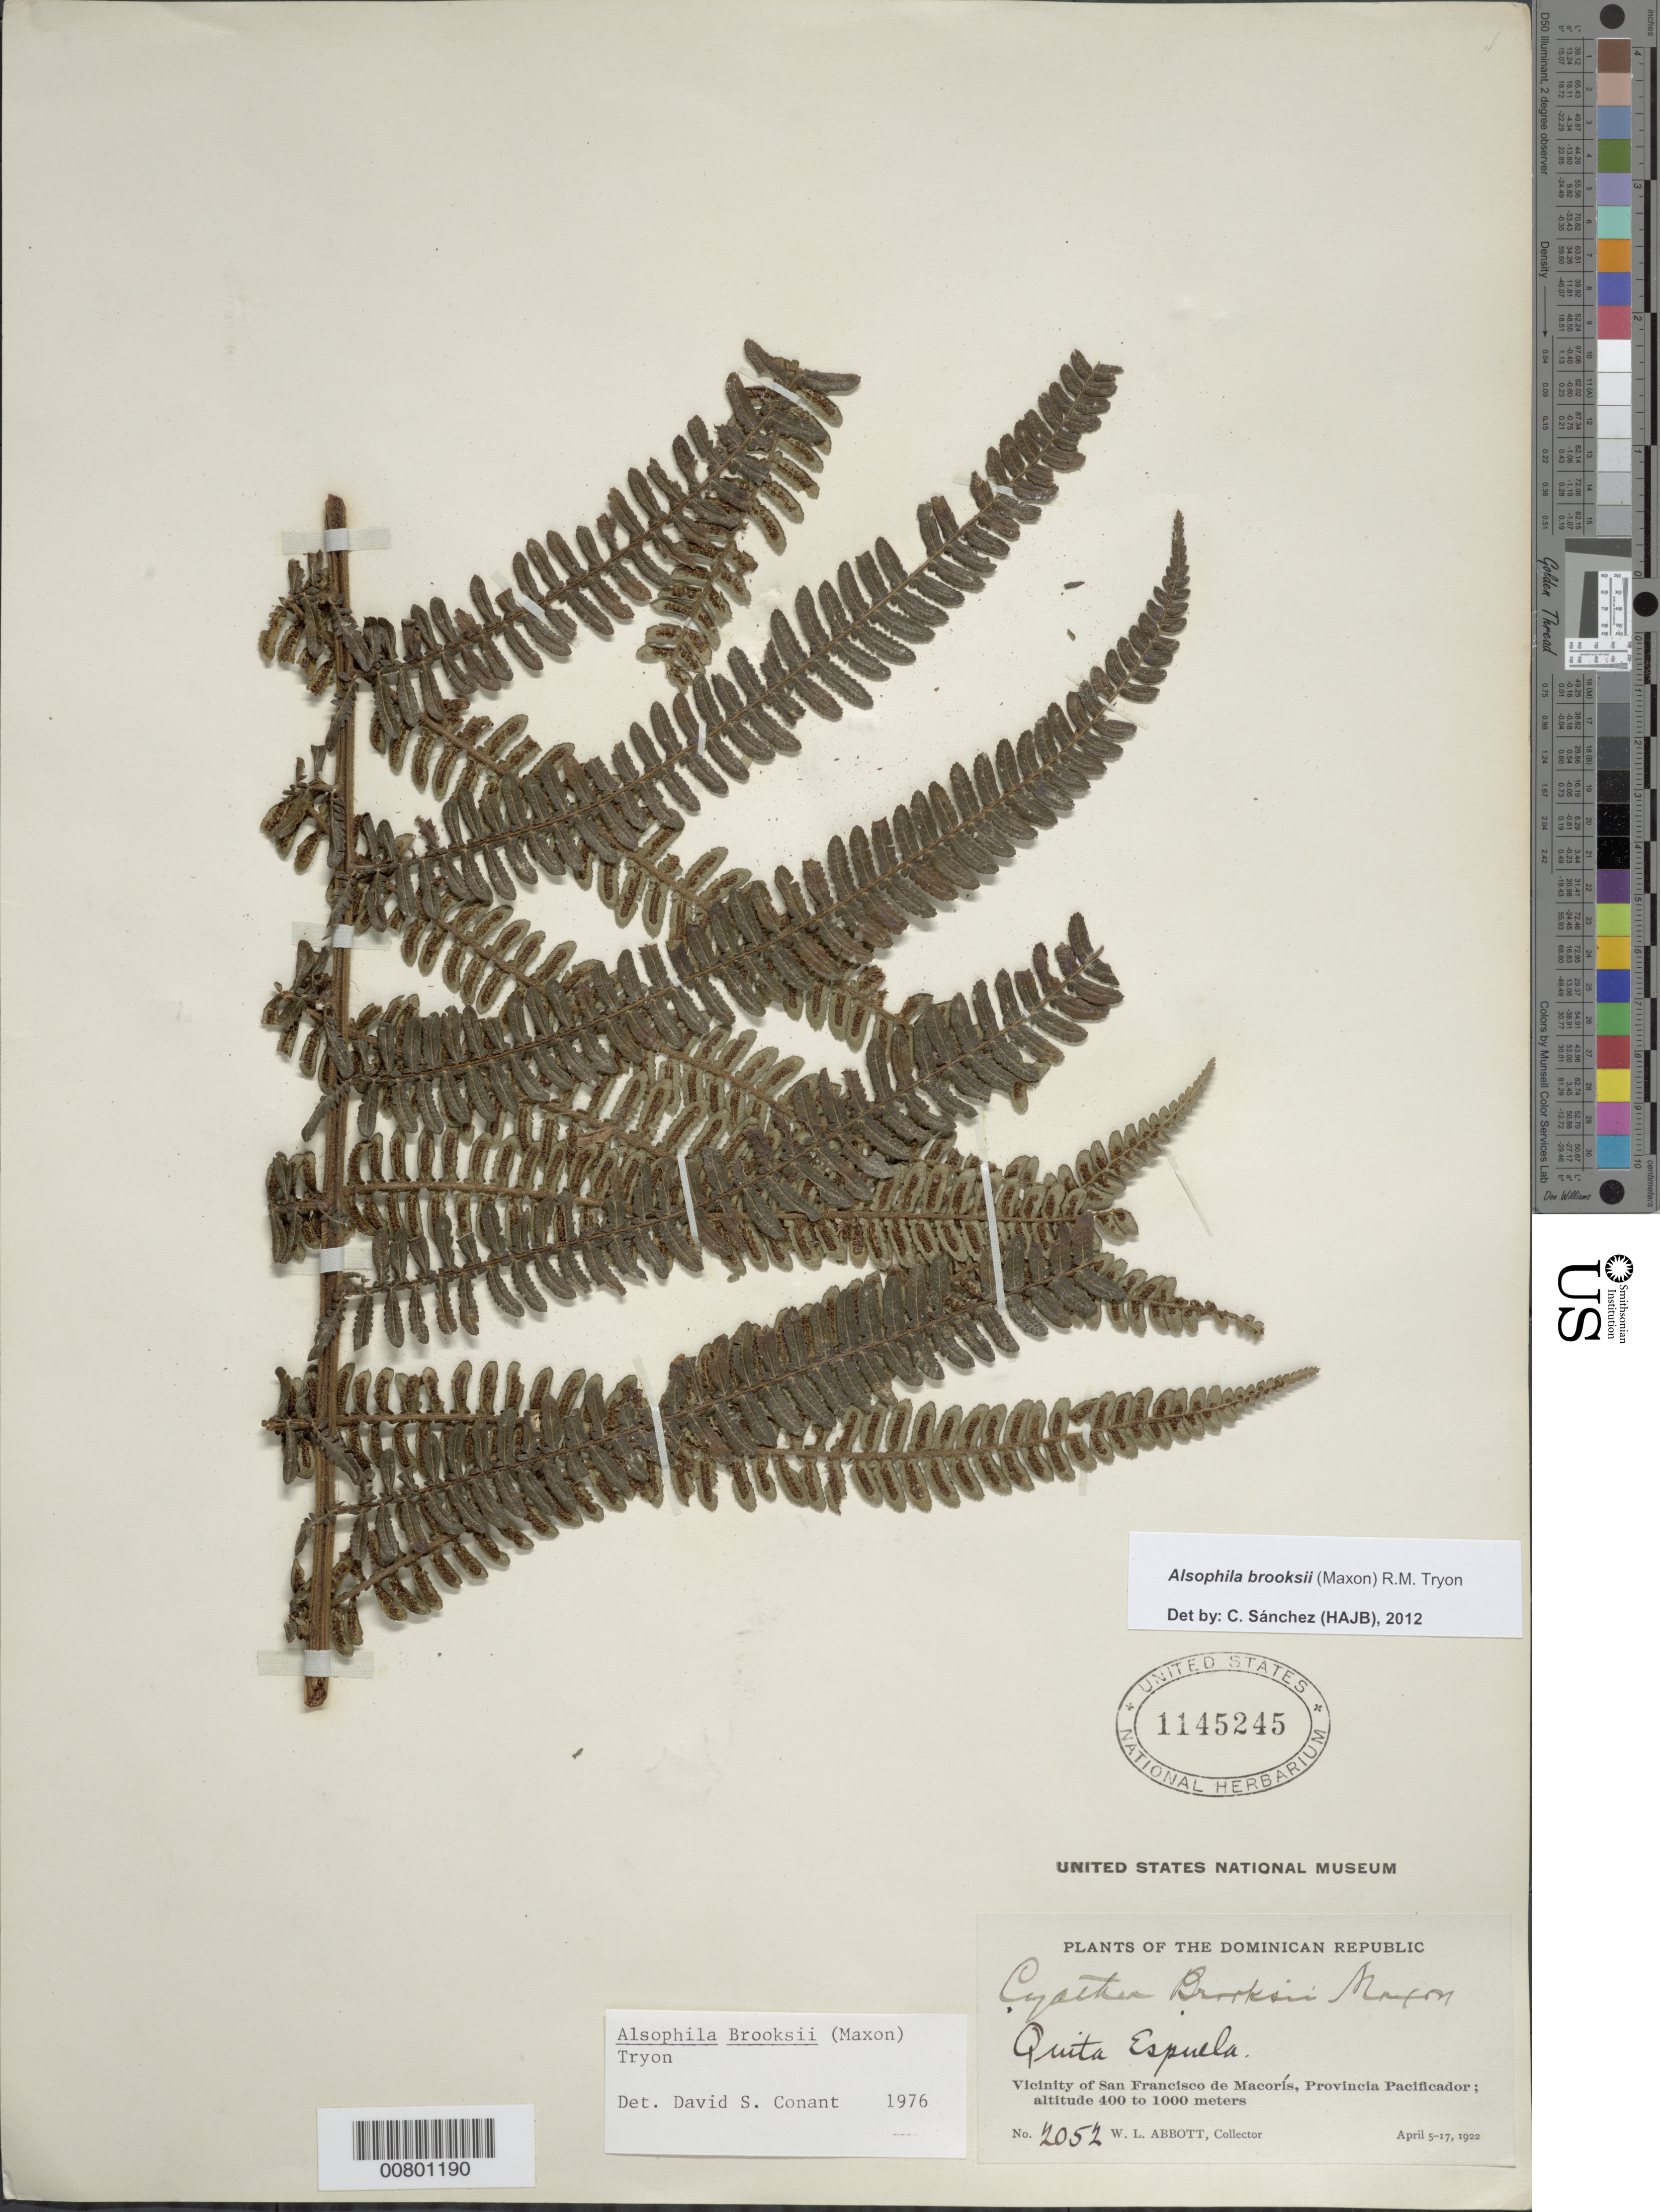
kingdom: Plantae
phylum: Tracheophyta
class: Polypodiopsida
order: Cyatheales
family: Cyatheaceae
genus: Alsophila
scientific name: Alsophila brooksii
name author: (Maxon) R.M. Tryon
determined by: Conant, D. S.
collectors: W. L. Abbott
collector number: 2052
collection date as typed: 05 Apr 1922 to 17 Apr 1922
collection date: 1922-04-05/1922-04-17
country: Dominican Republic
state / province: Duarte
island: Hispaniola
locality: San Francisco de Macorís vicinity, Quita Espuela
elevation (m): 400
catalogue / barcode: US 1145245